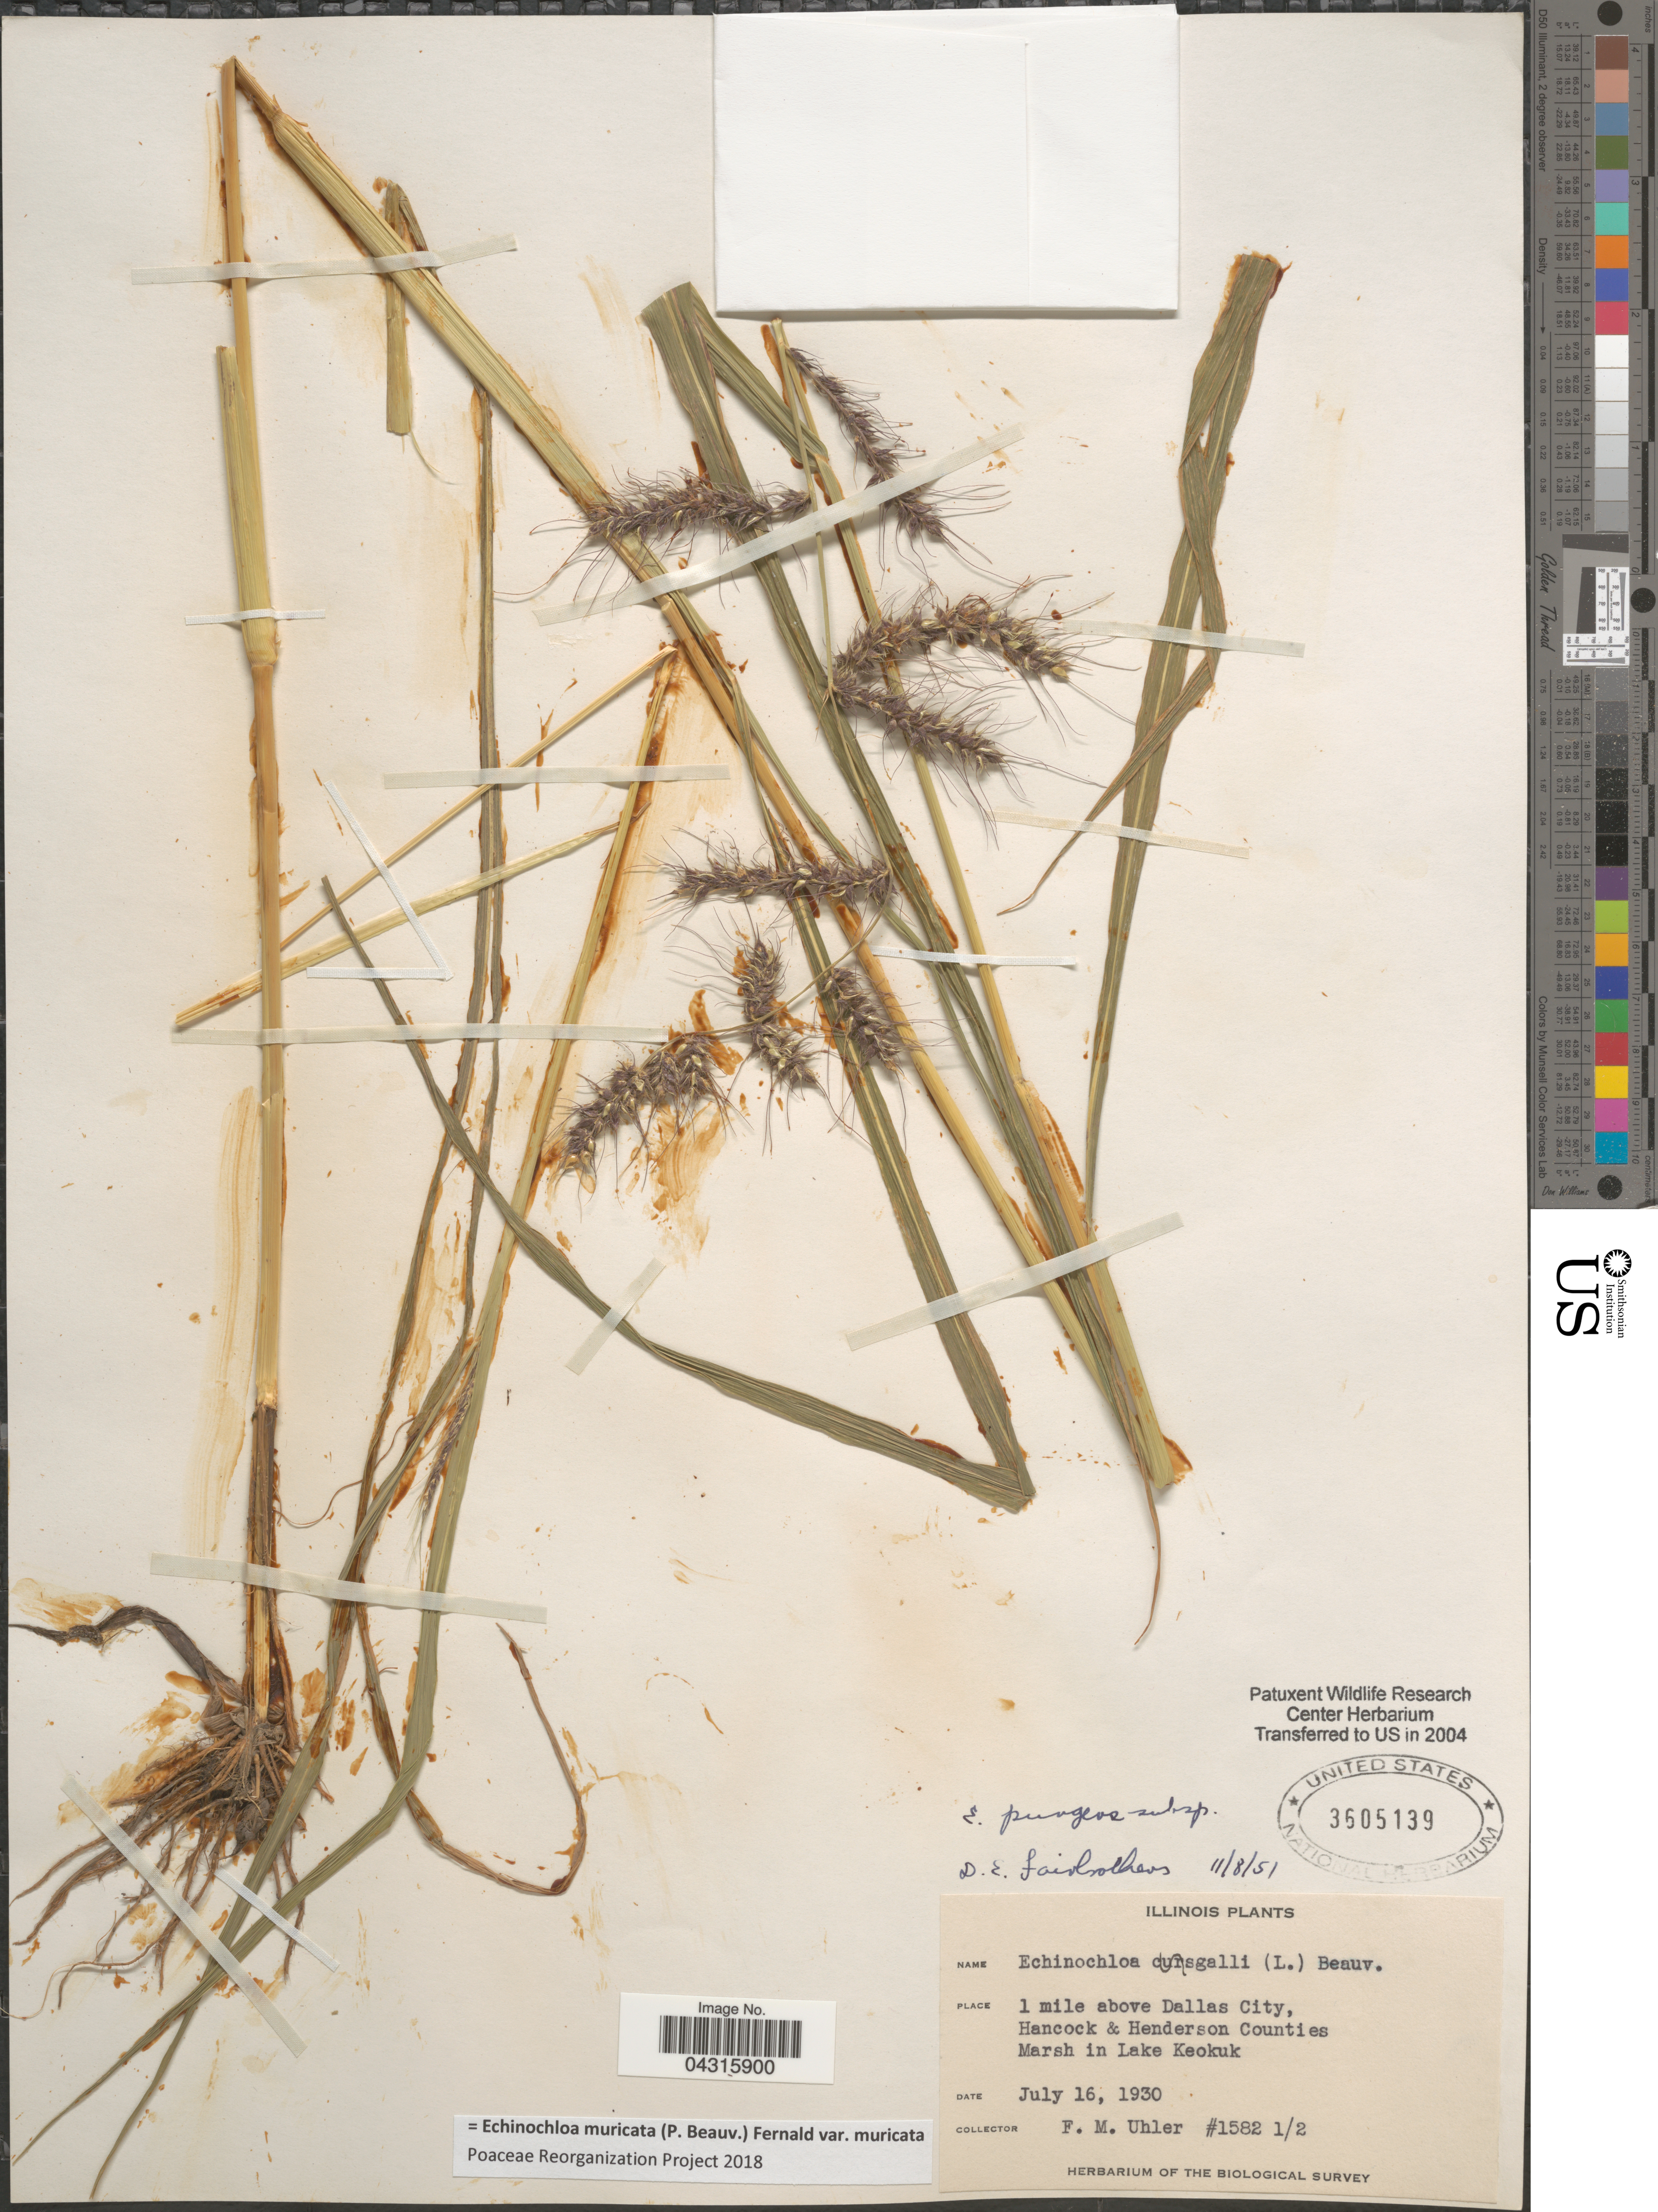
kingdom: Plantae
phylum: Tracheophyta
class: Liliopsida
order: Poales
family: Poaceae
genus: Echinochloa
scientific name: Echinochloa muricata var. muricata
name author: (P. Beauv.) Fernald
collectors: F. M. Uhler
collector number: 1582 1/2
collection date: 1930-07-16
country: United States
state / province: Illinois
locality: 1 mile above Dallas City, Hancock & Henderson Counties. Marsh in Lake Keokuk. The Biological Survey.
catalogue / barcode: US 3605139